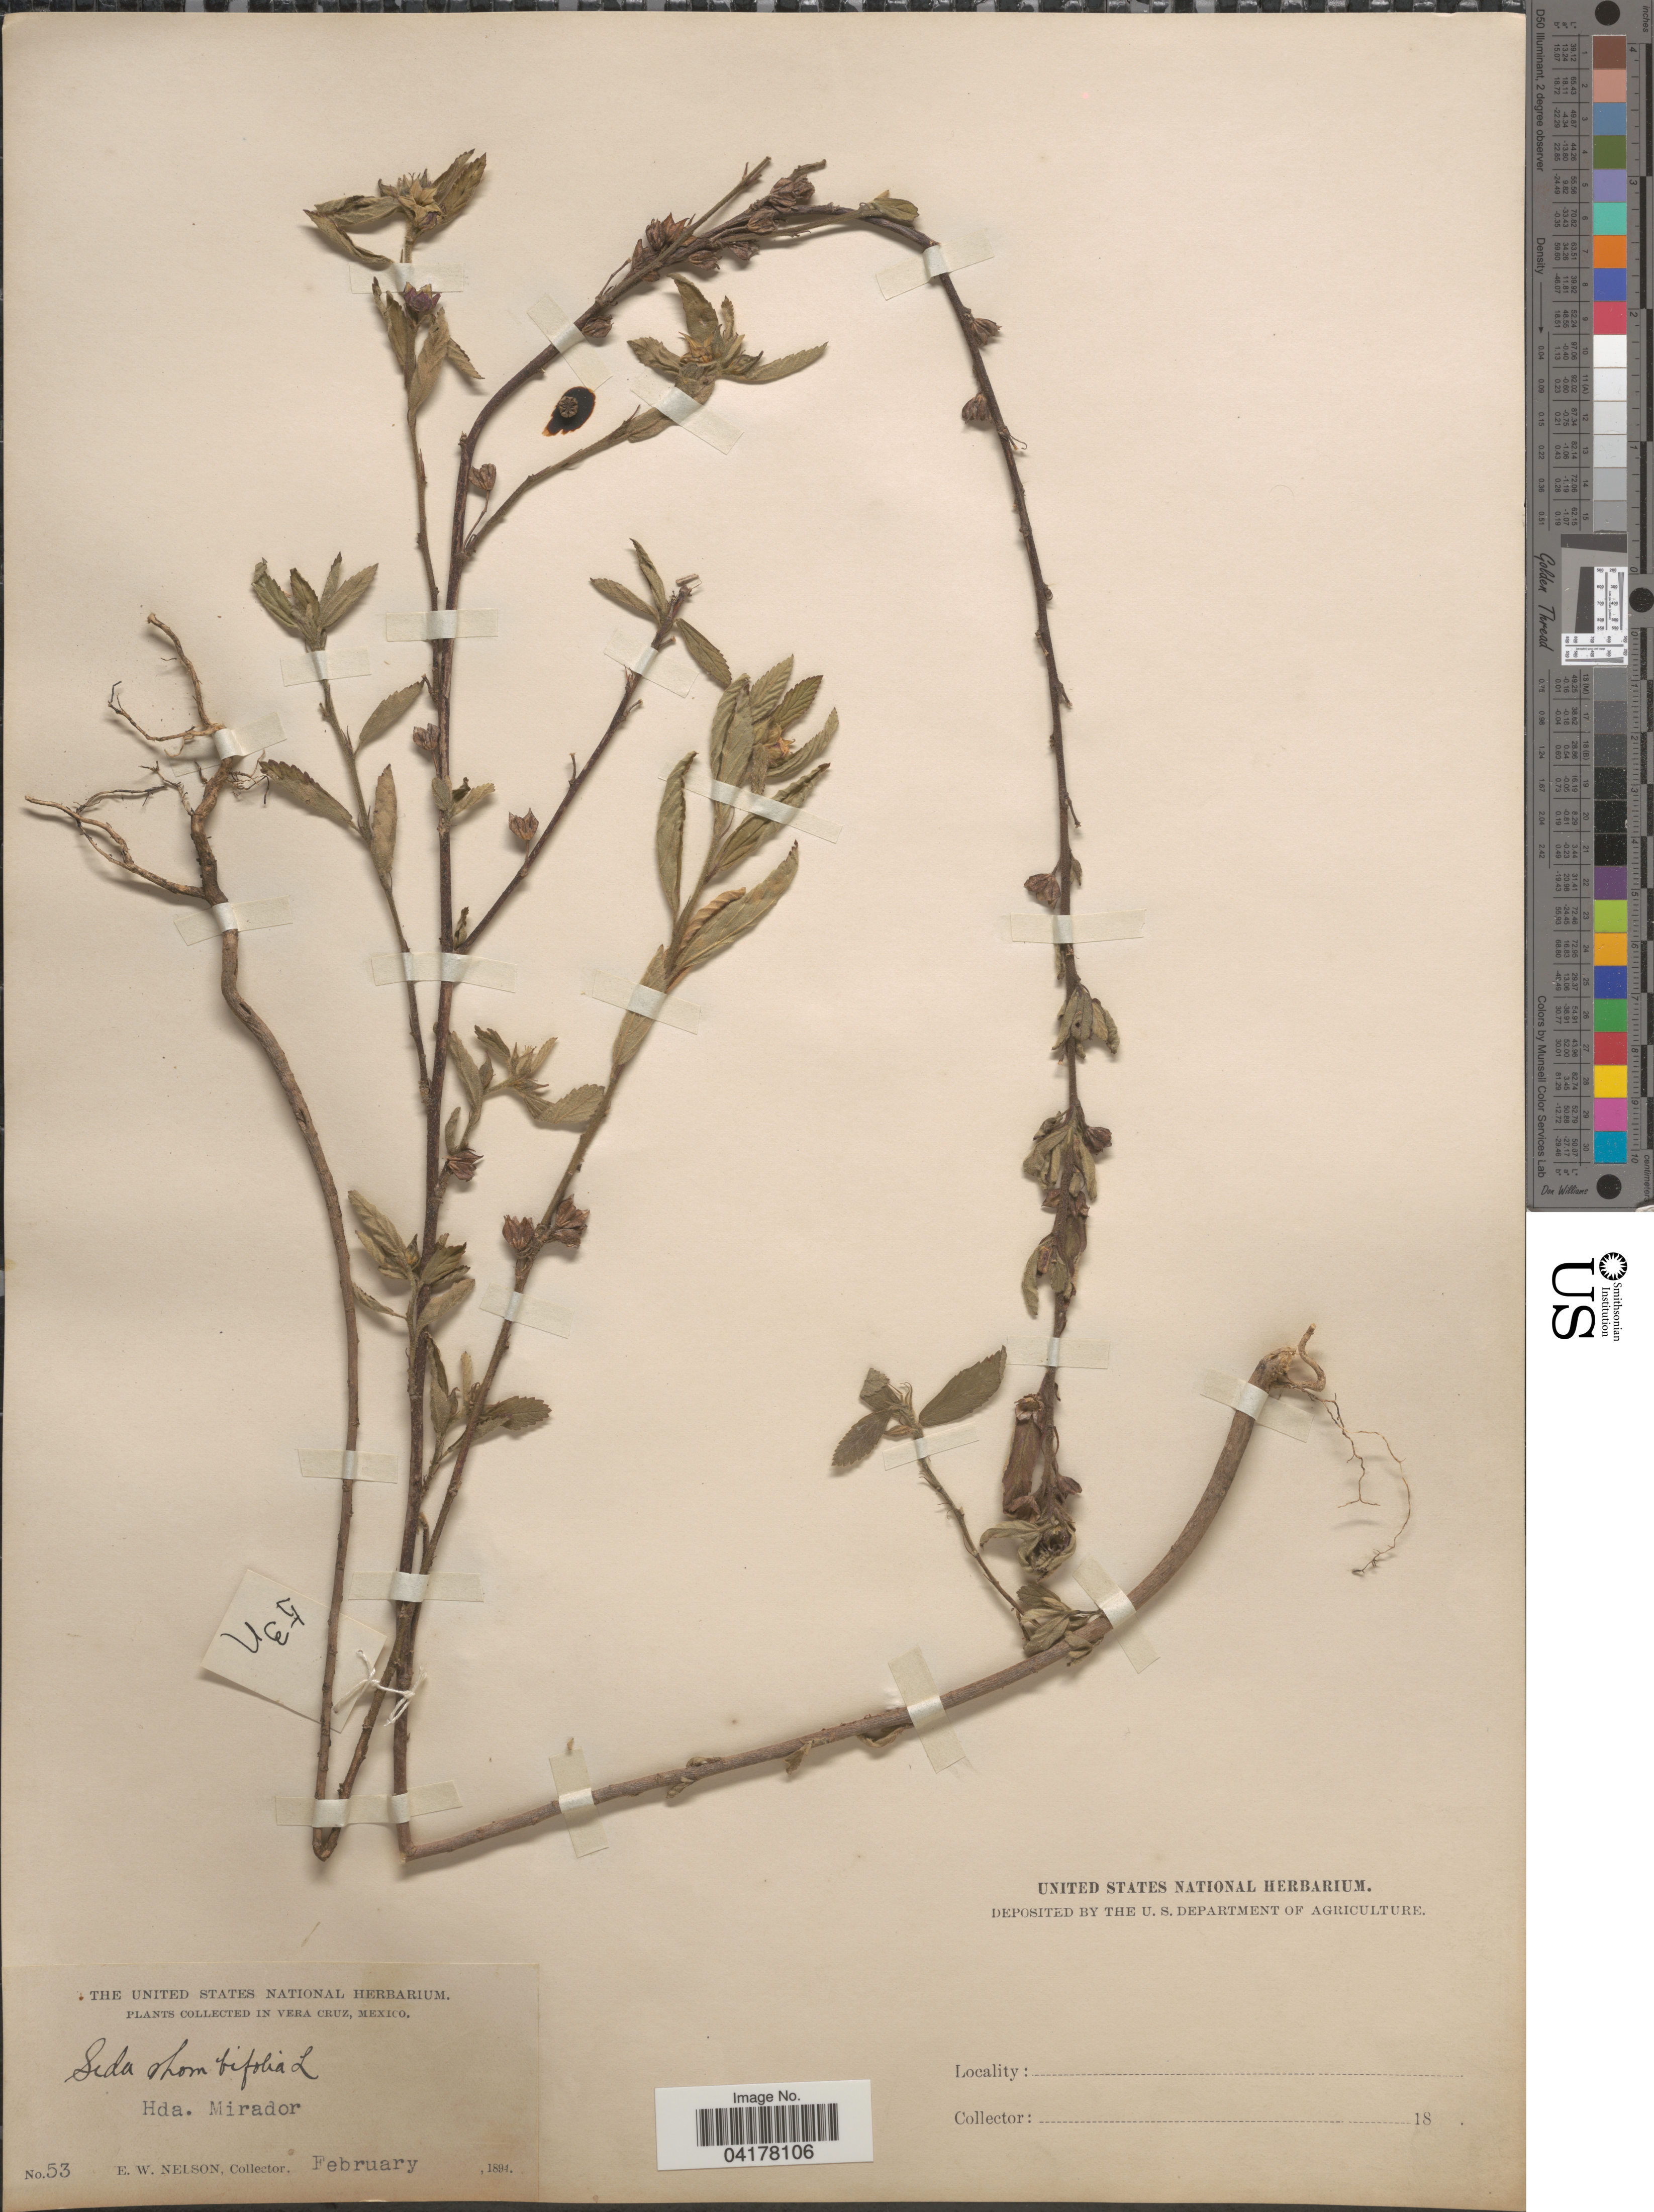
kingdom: Plantae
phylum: Tracheophyta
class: Magnoliopsida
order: Malvales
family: Malvaceae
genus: Sida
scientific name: Sida rhombifolia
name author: L.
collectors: E. W. Nelson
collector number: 53N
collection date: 1894-02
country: Mexico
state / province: Veracruz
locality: In Vera Cruz. Hda. Mirador.